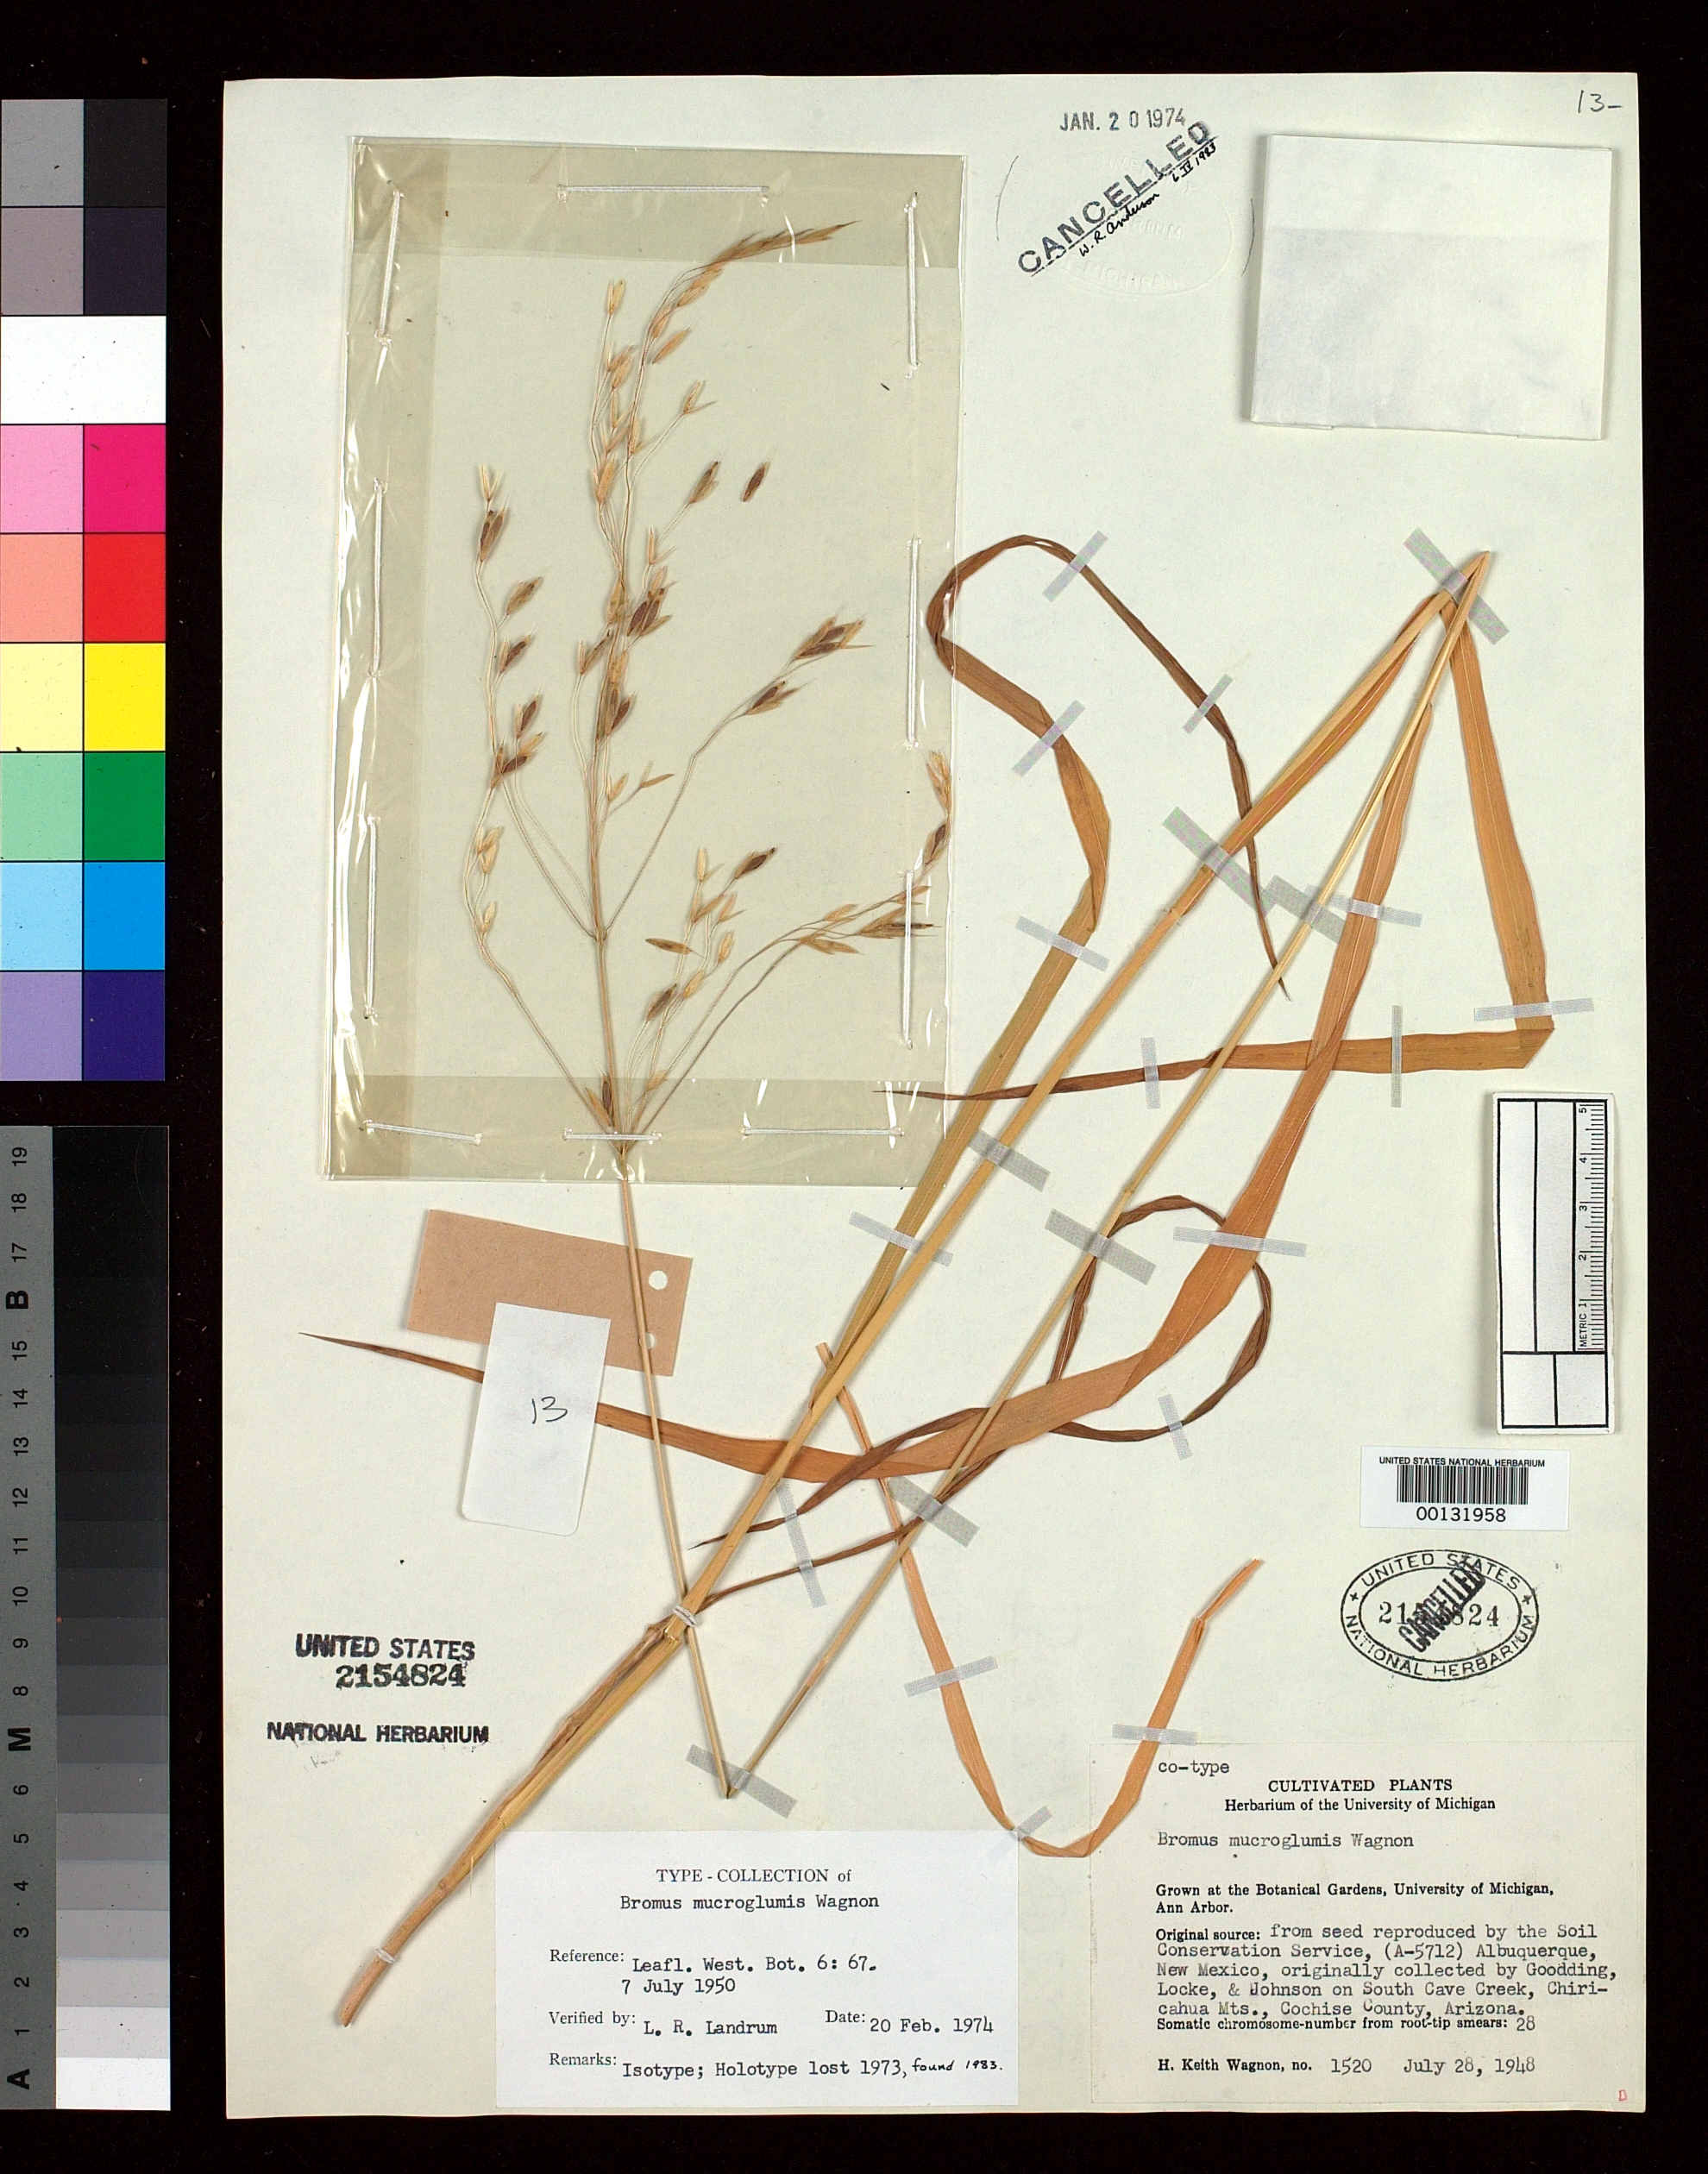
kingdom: Plantae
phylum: Tracheophyta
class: Liliopsida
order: Poales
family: Poaceae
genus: Bromus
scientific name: Bromus mucroglumis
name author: Wagnon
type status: Isotype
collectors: L. N. Goodding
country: United States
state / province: Arizona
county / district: Cochise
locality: South Cave Creek, Chiricahua Mts.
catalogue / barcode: US 2154824